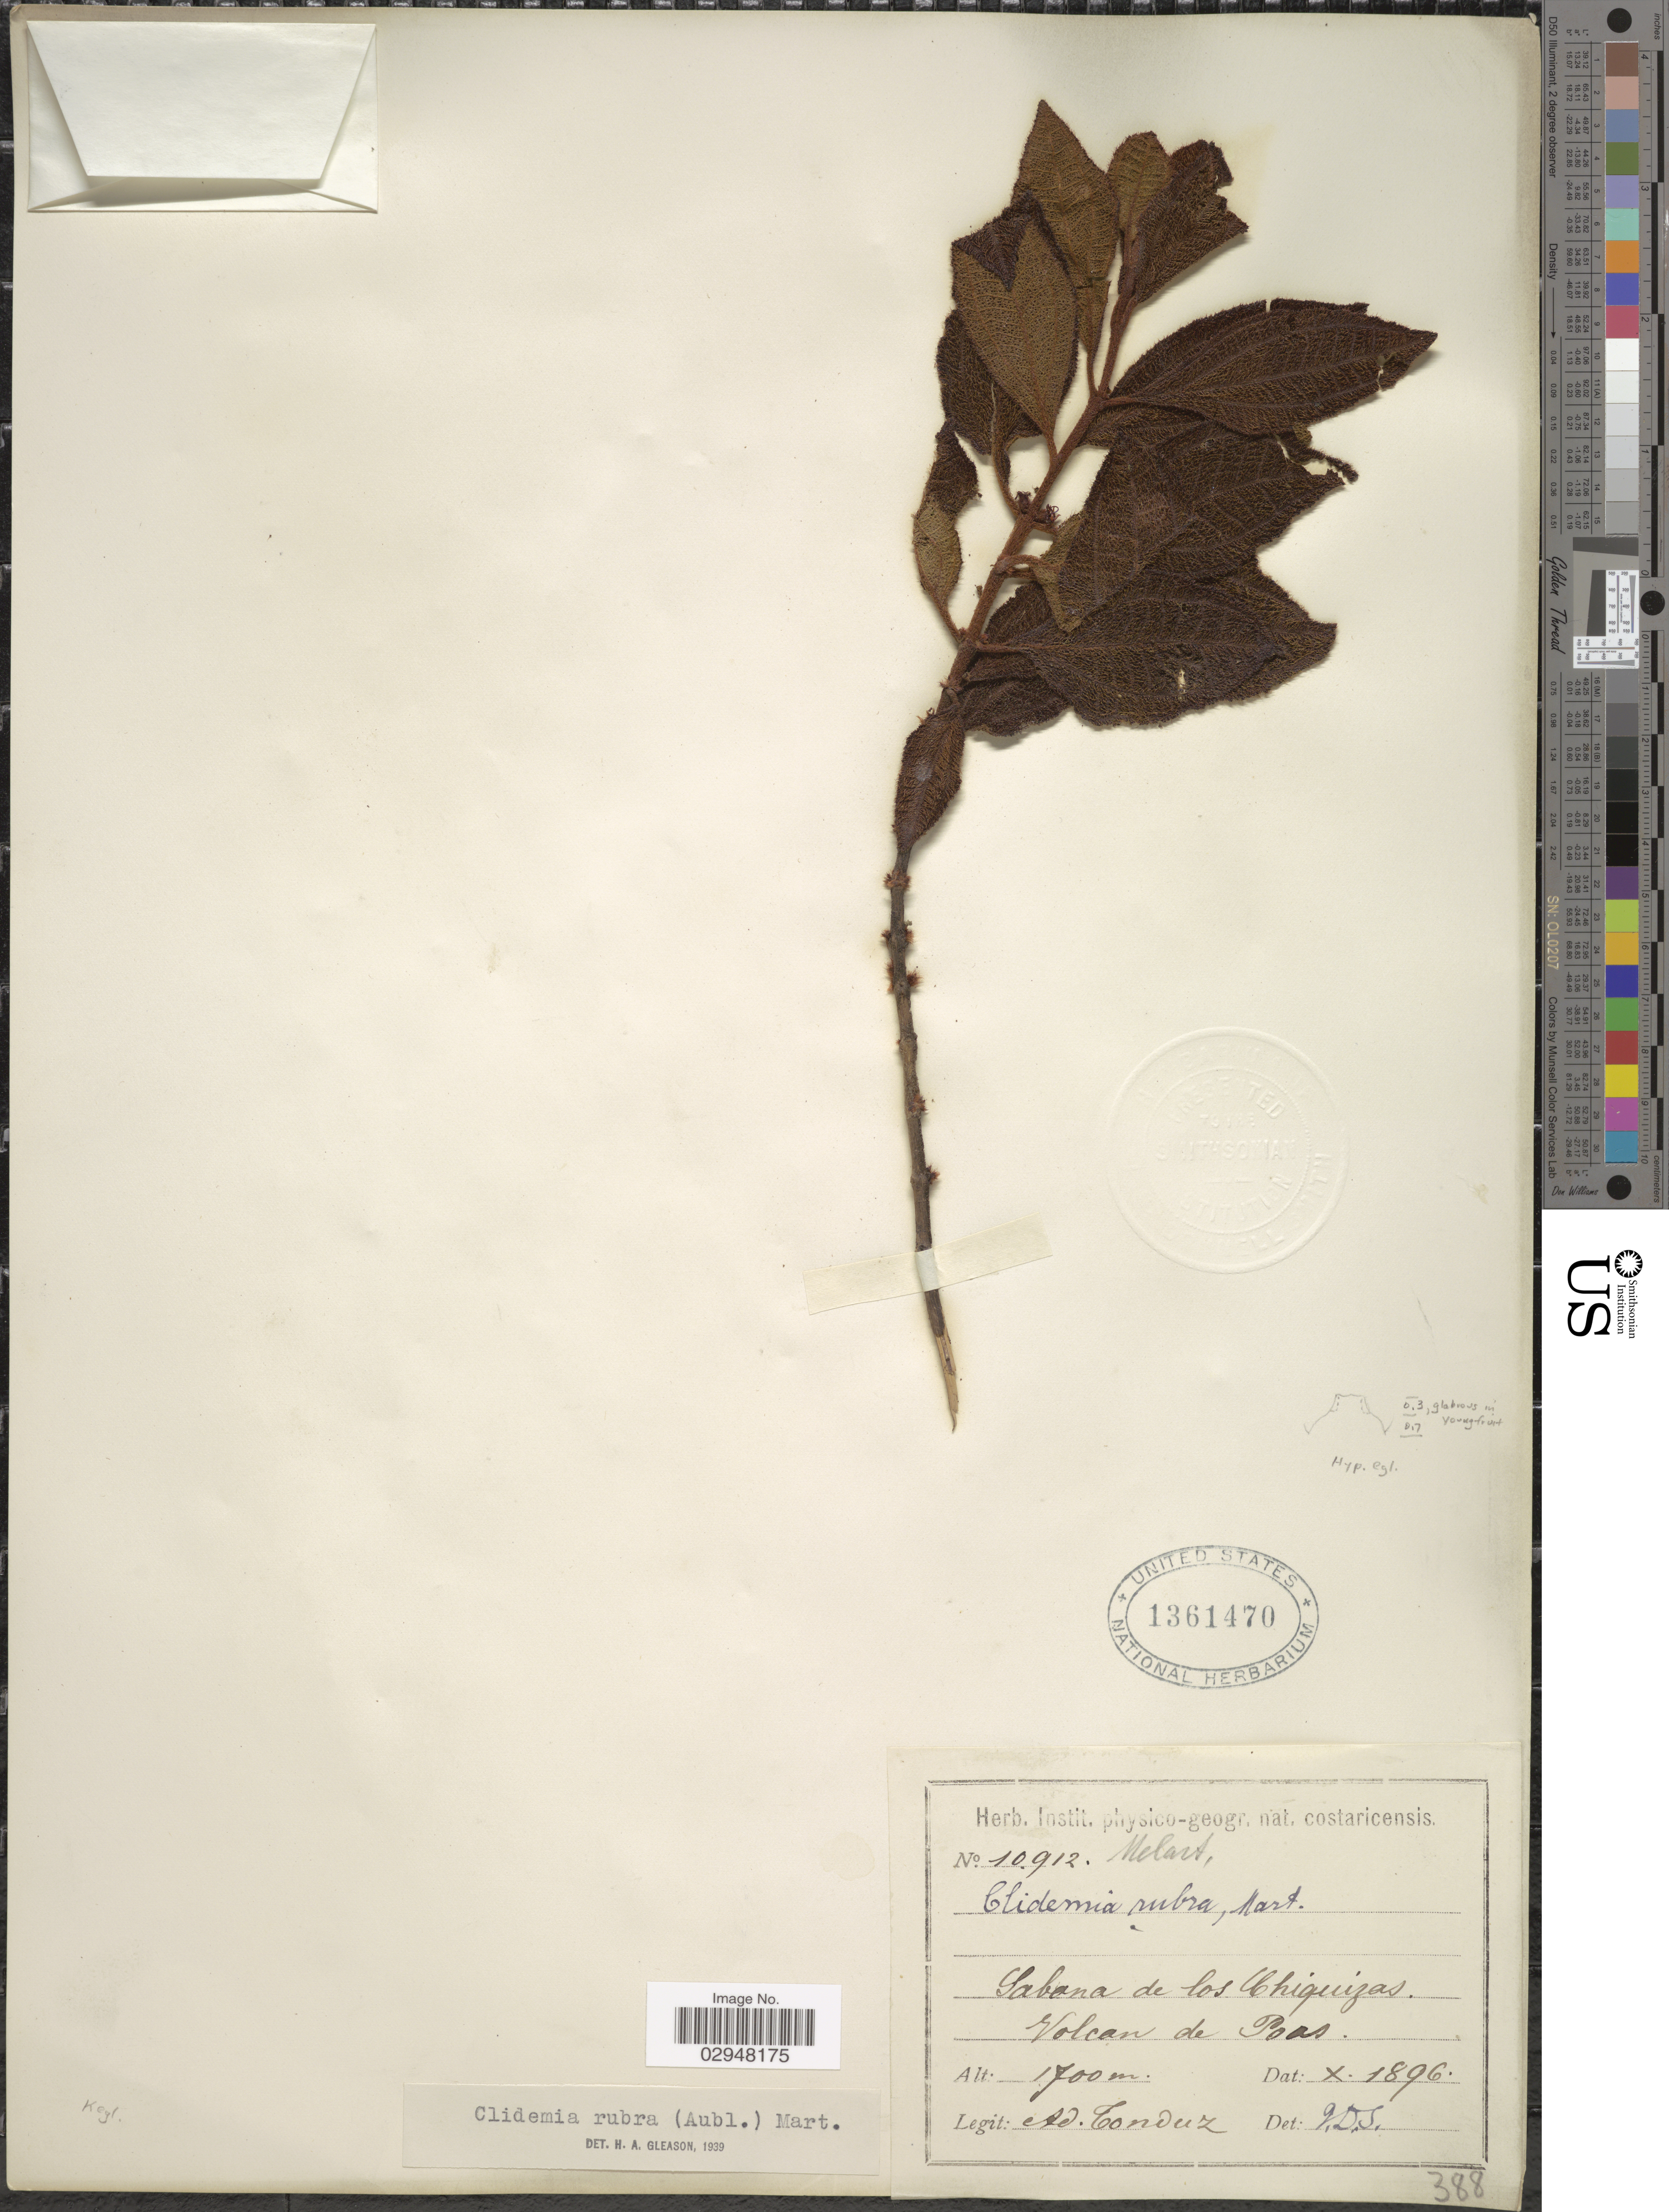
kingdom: Plantae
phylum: Tracheophyta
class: Magnoliopsida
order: Myrtales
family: Melastomataceae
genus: Clidemia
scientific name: Clidemia rubra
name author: (Aubl.) Mart.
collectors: A. Tonduz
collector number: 10912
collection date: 1896-10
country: Costa Rica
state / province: Alajuela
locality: Sabana de los Chiquizas. Volcan de Poas.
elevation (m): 1700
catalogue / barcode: US 1361470